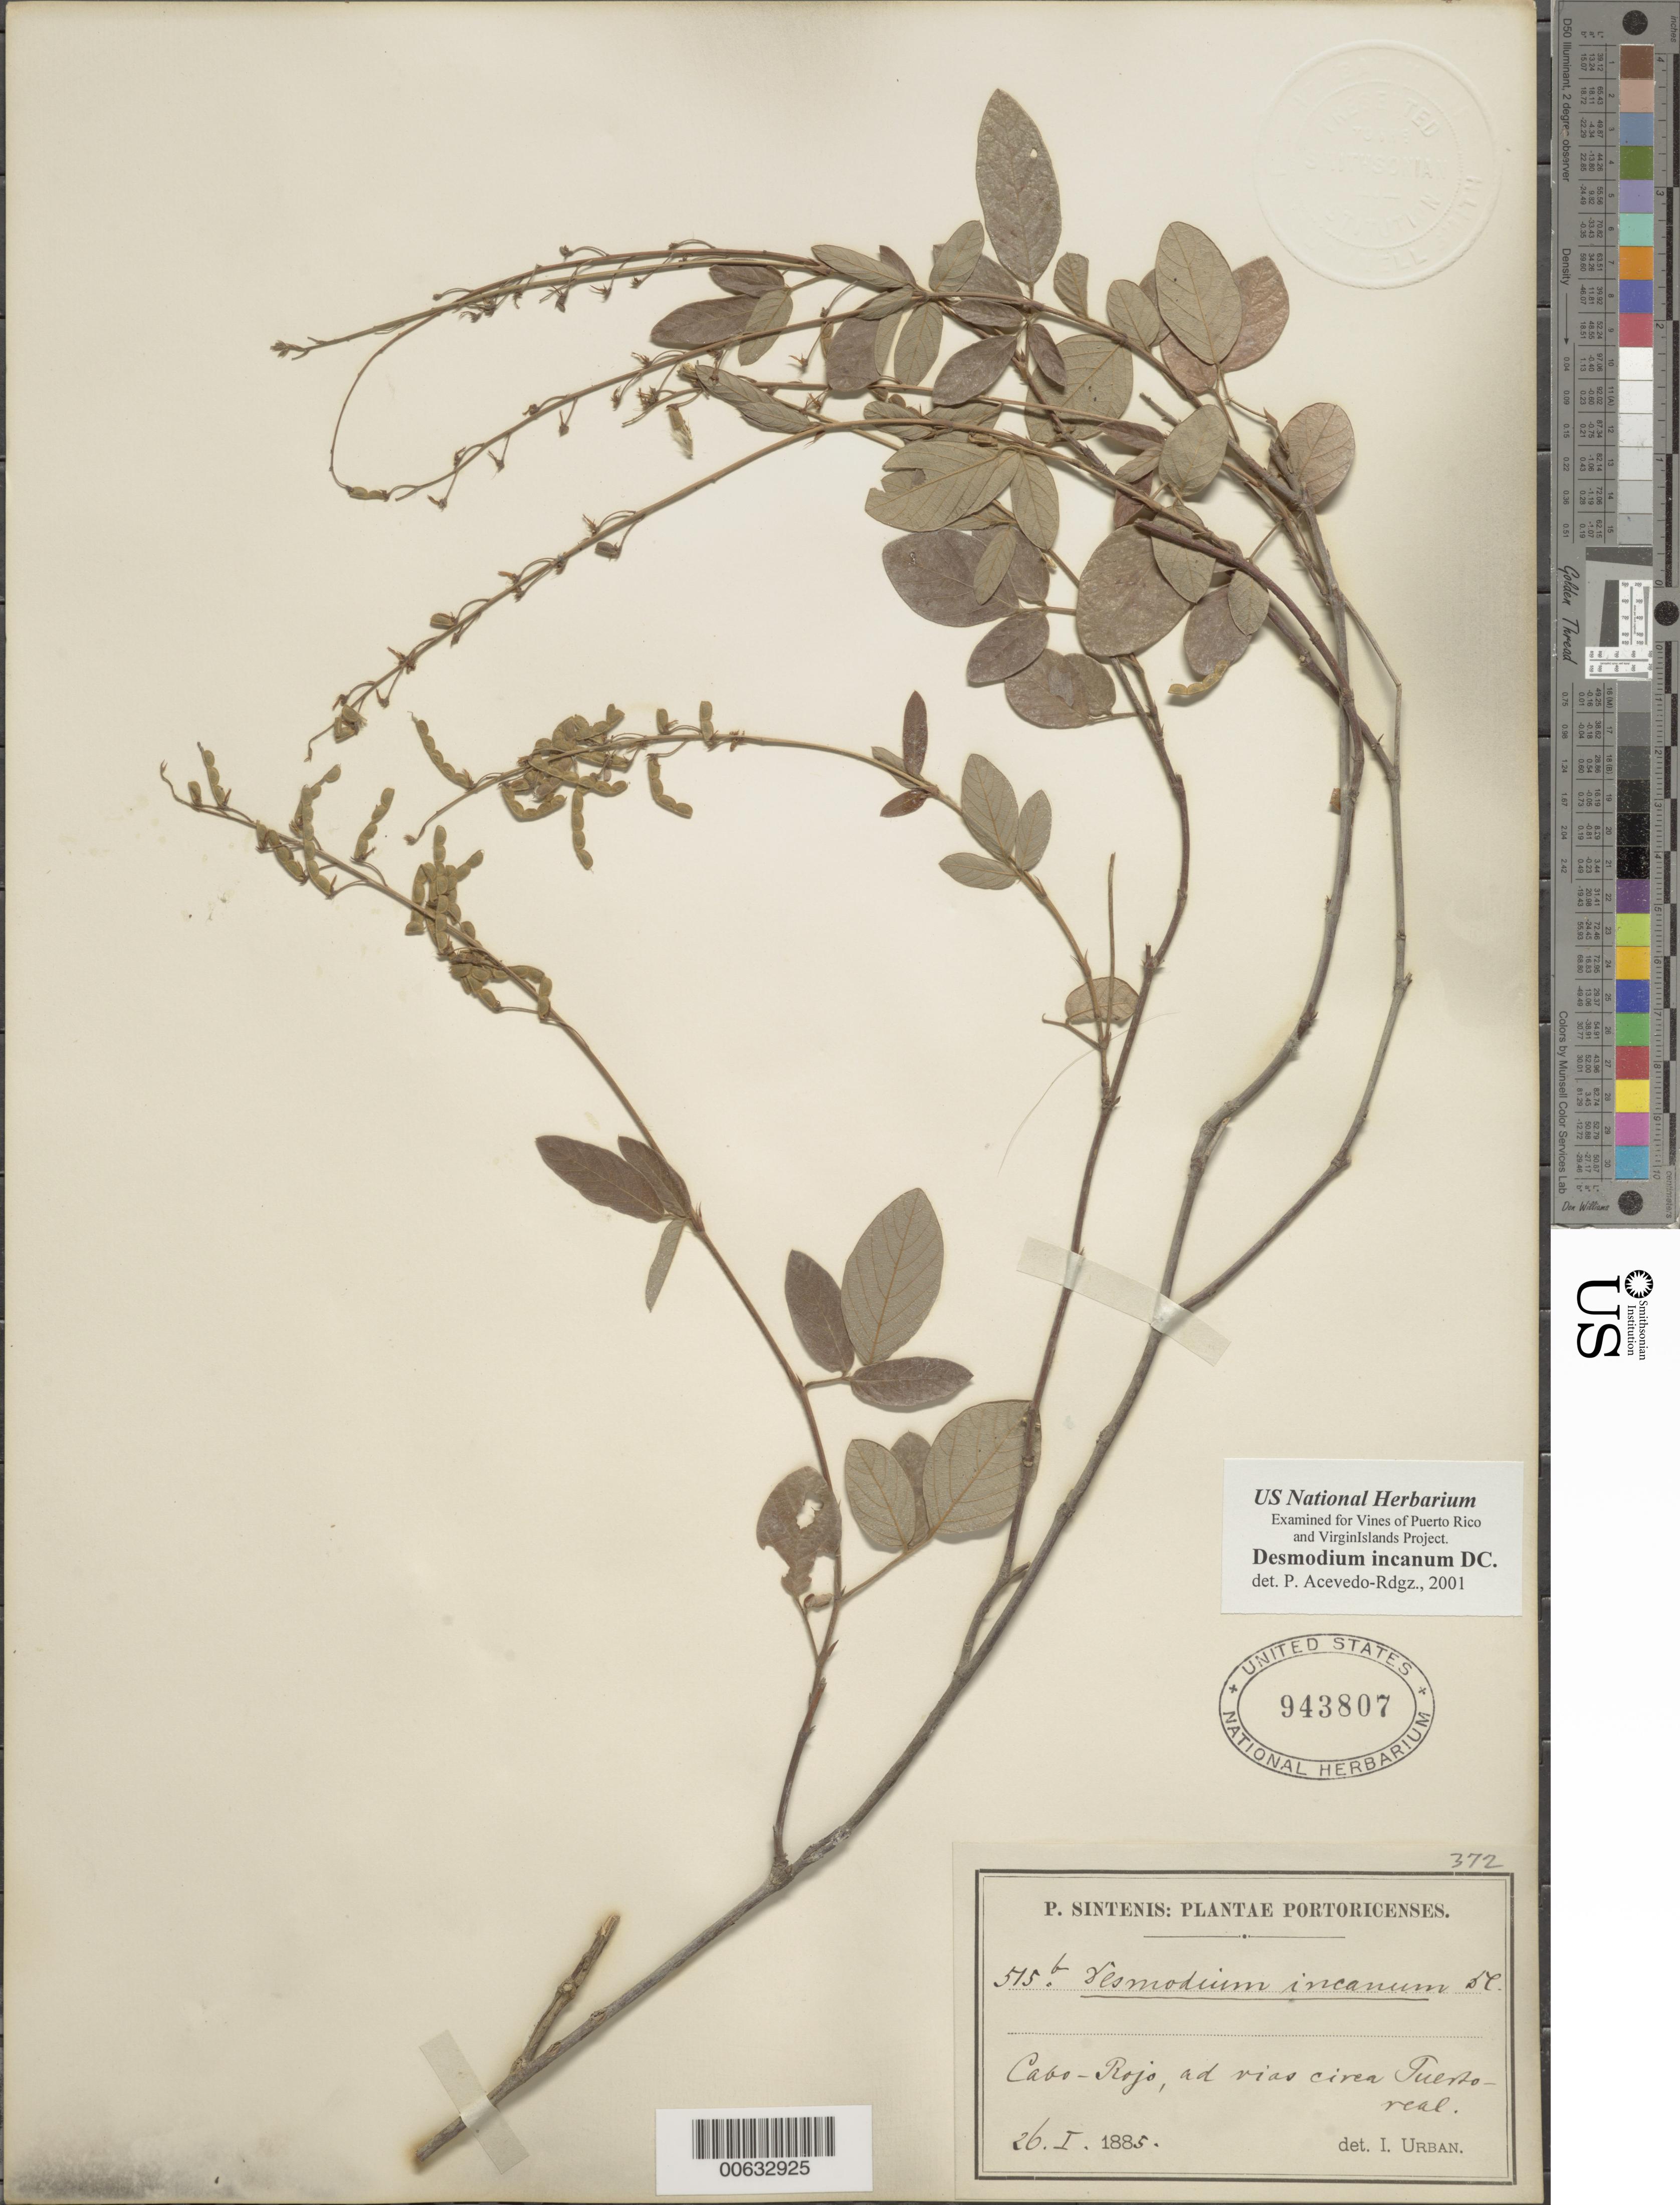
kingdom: Plantae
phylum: Tracheophyta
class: Magnoliopsida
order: Fabales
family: Fabaceae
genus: Desmodium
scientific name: Desmodium incanum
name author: (Sw.) DC.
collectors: P. Sintenis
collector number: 515b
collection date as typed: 26 Jan 1885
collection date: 1885-01-26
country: Puerto Rico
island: Greater Antilles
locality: Cabo-Rojo, ad vias circa Puerto-real.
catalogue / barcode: US 943807